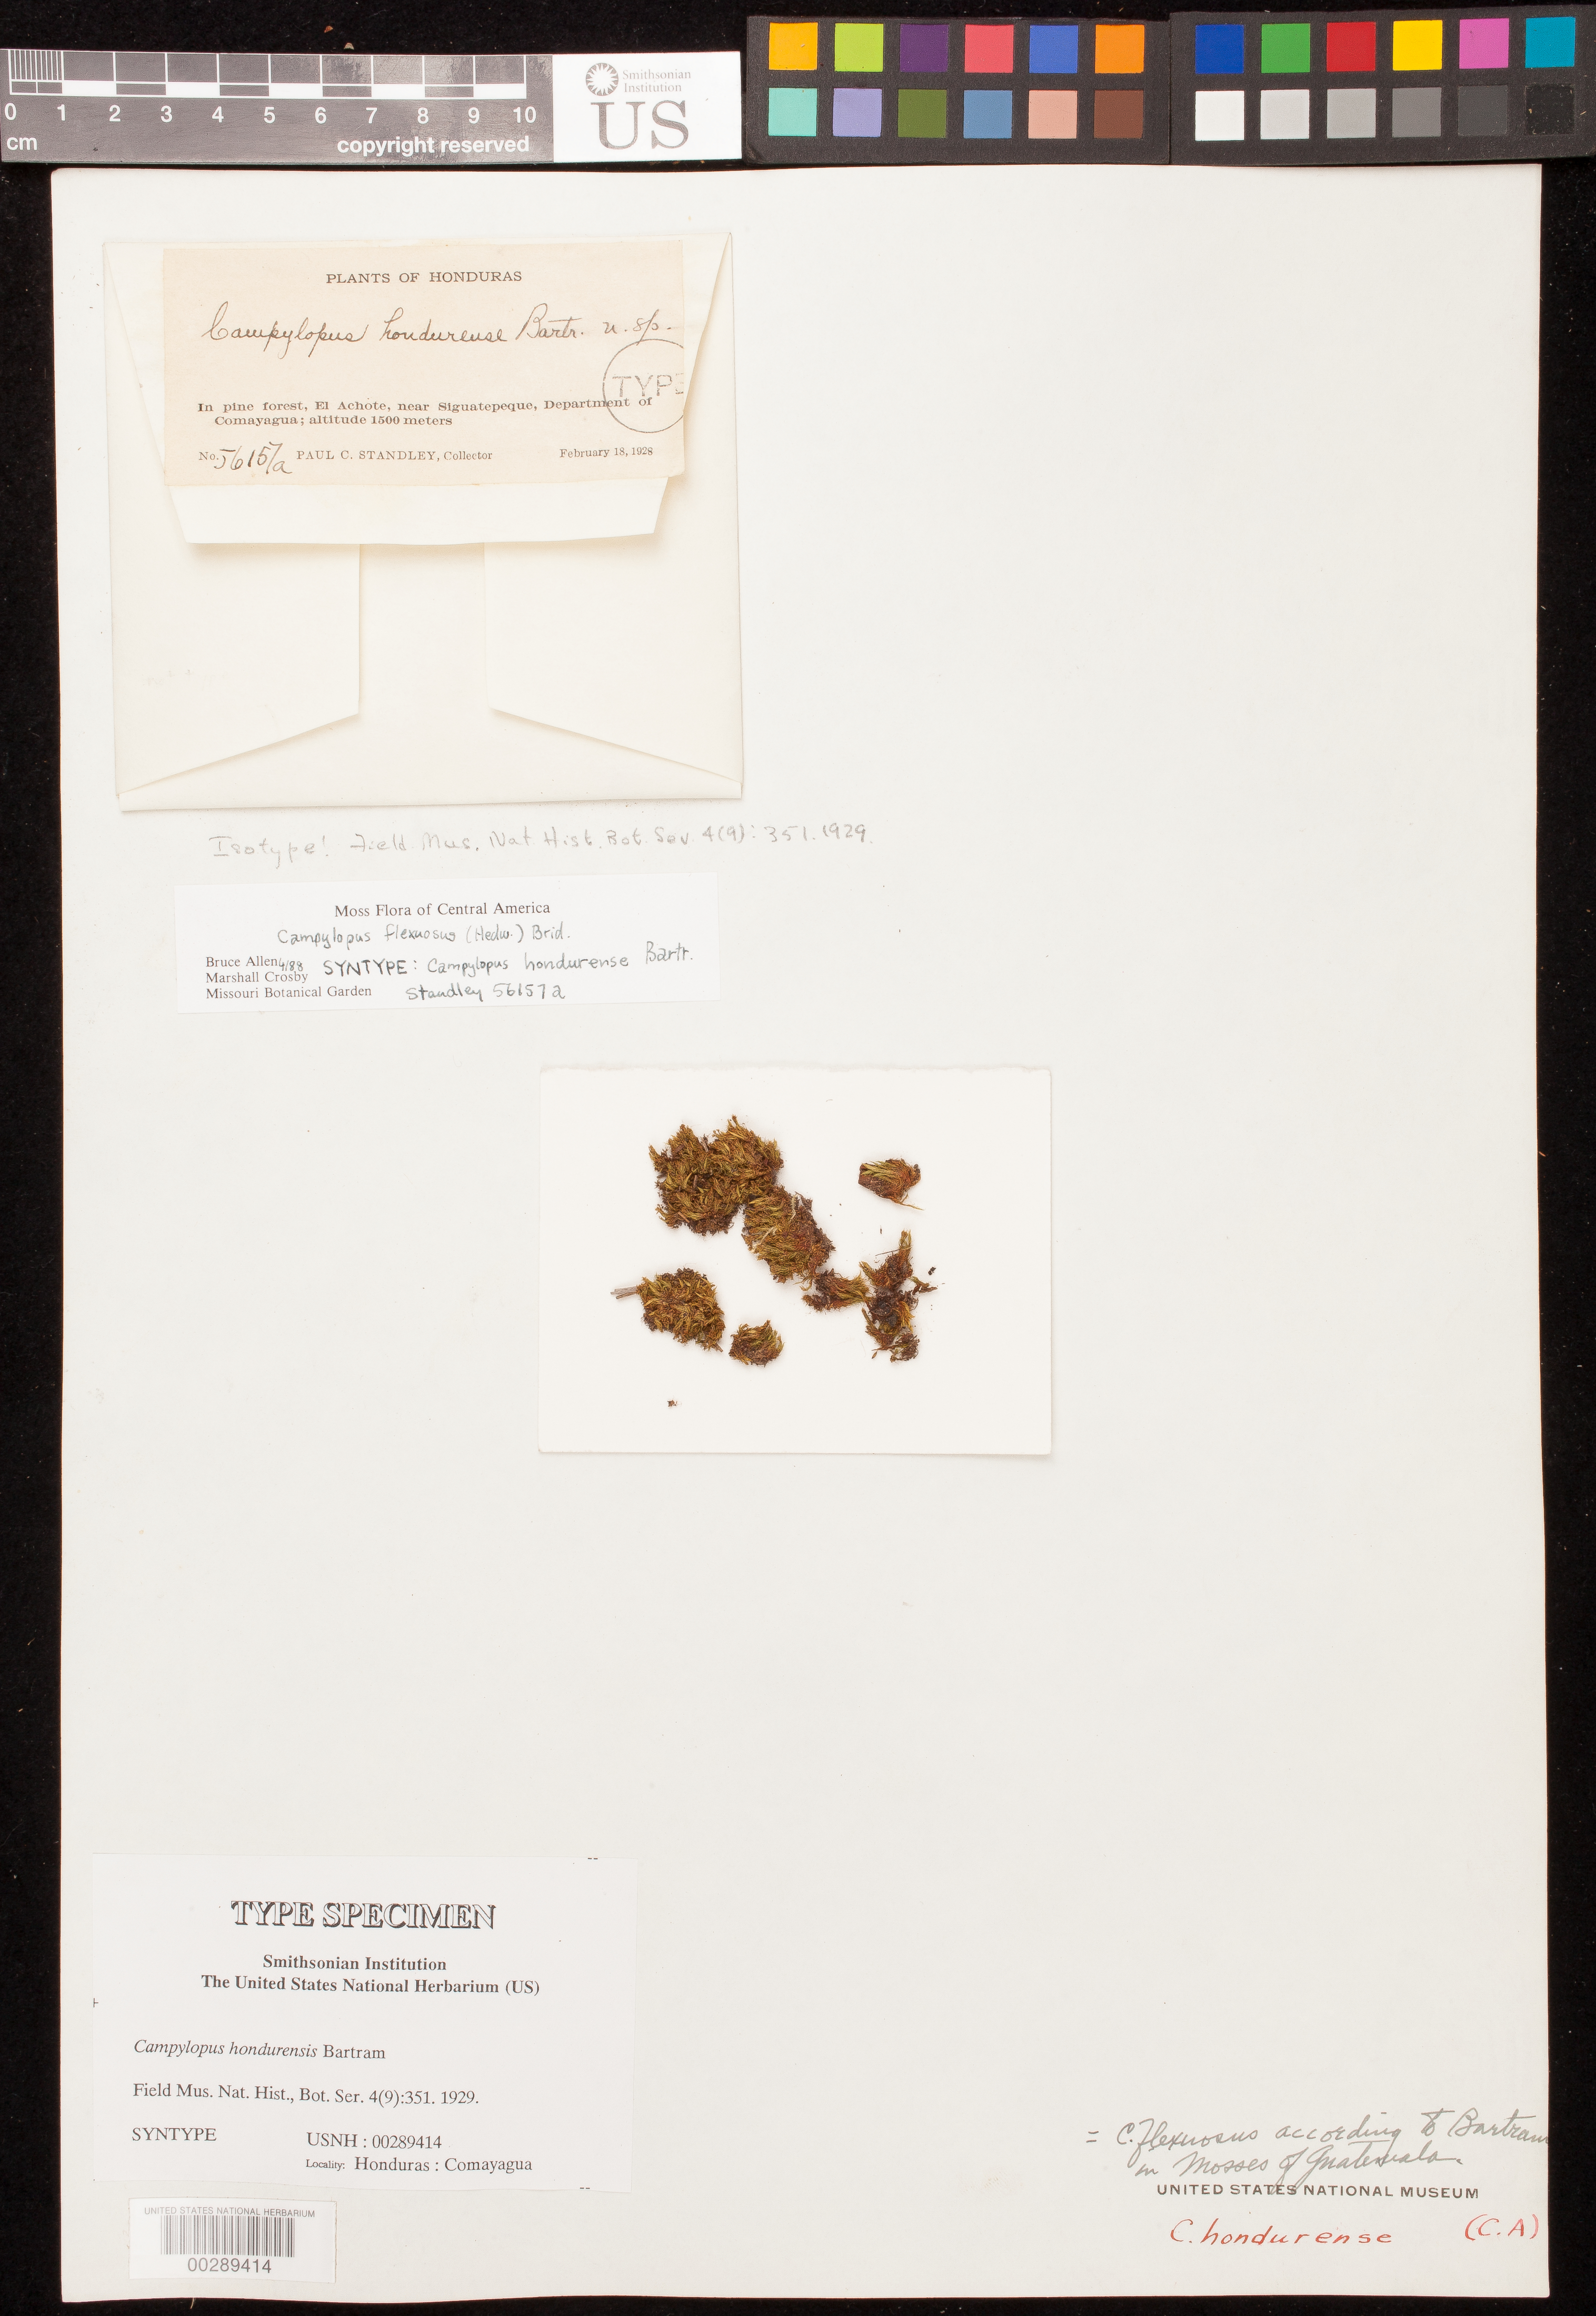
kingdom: Plantae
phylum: Bryophyta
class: Bryopsida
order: Dicranales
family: Leucobryaceae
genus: Campylopus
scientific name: Campylopus hondurensis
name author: E.B. Bartram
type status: Syntype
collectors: P. C. Standley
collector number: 56157a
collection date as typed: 18 Feb 1928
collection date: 1928-02-18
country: Honduras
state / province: Comayagua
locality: El Achote, near Siguatepeque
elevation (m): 1500